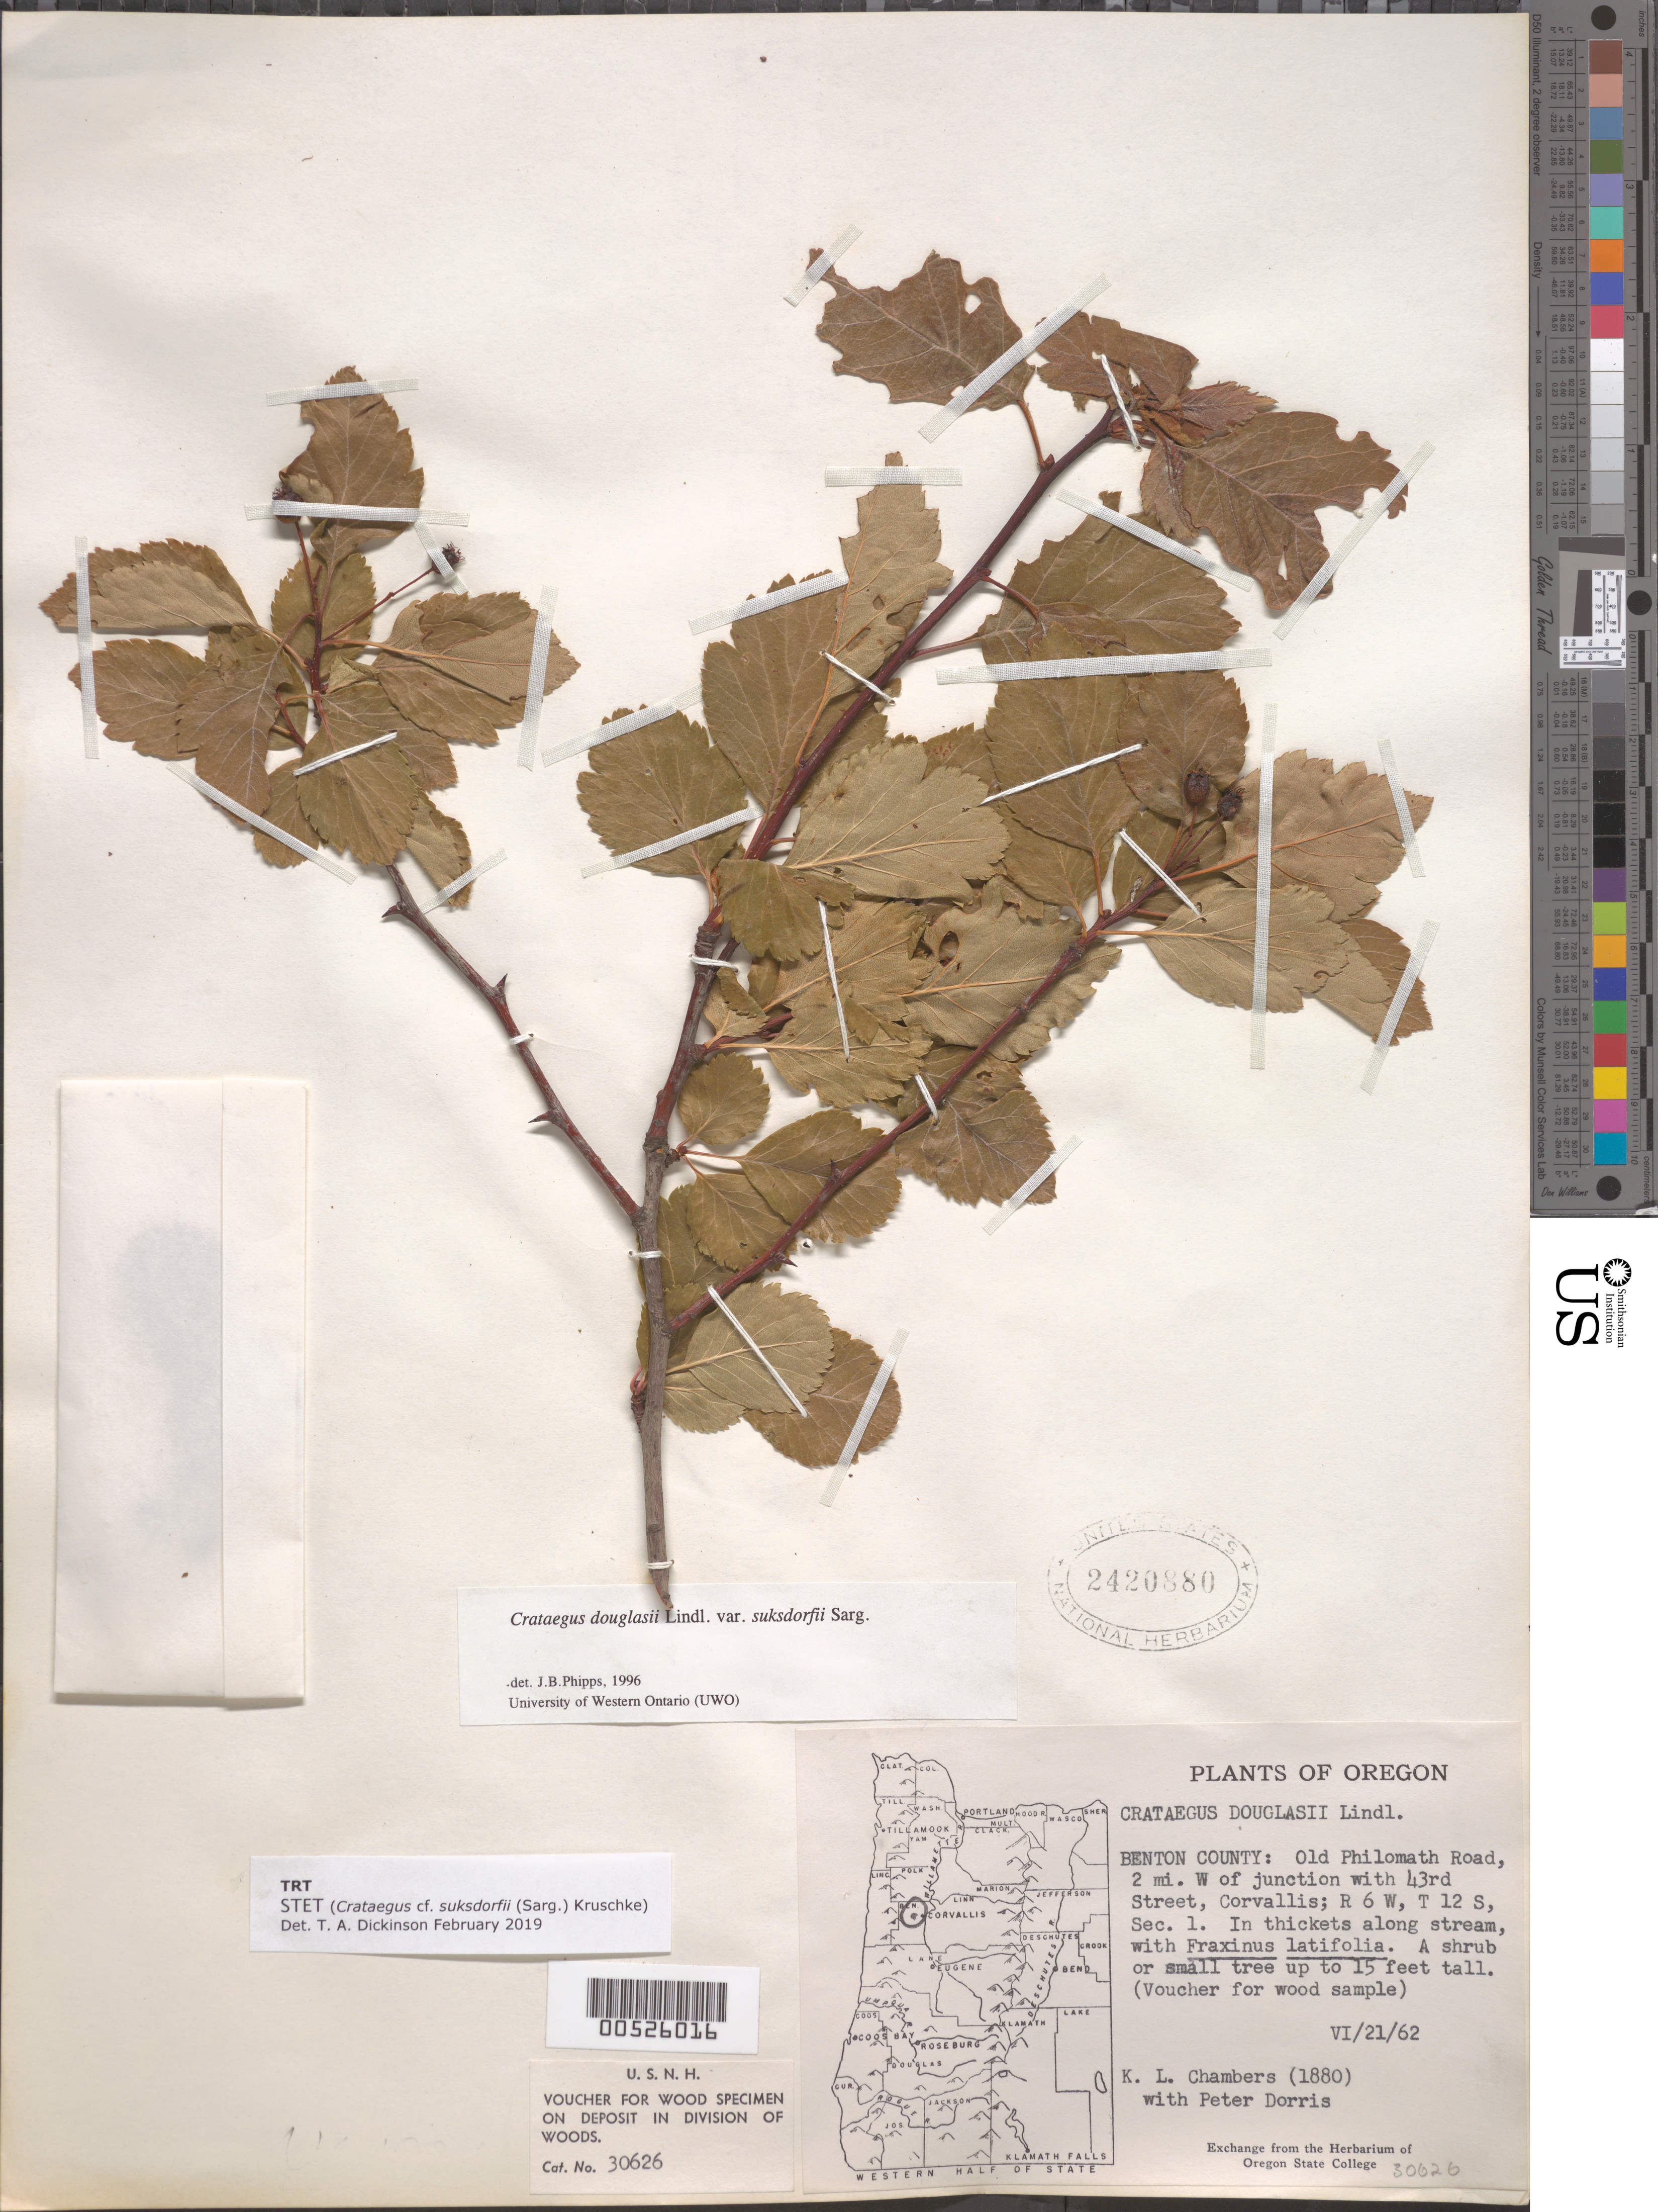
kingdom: Plantae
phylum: Tracheophyta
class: Magnoliopsida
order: Rosales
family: Rosaceae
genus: Crataegus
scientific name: Crataegus suksdorfii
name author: (Sarg.) Kruschke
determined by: Dickinson, Timothy A., Assistant Curator (TRT), University of Toronto (CANADA)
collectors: K. L. Chambers & P. Dorris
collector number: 1880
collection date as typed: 21 Jun 1962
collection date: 1962-06-21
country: United States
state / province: Oregon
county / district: Benton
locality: Old Philomath Road, 2 mi. W of junction with 43rd St., Corvallis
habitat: In thickets along stream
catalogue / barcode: US 2420880